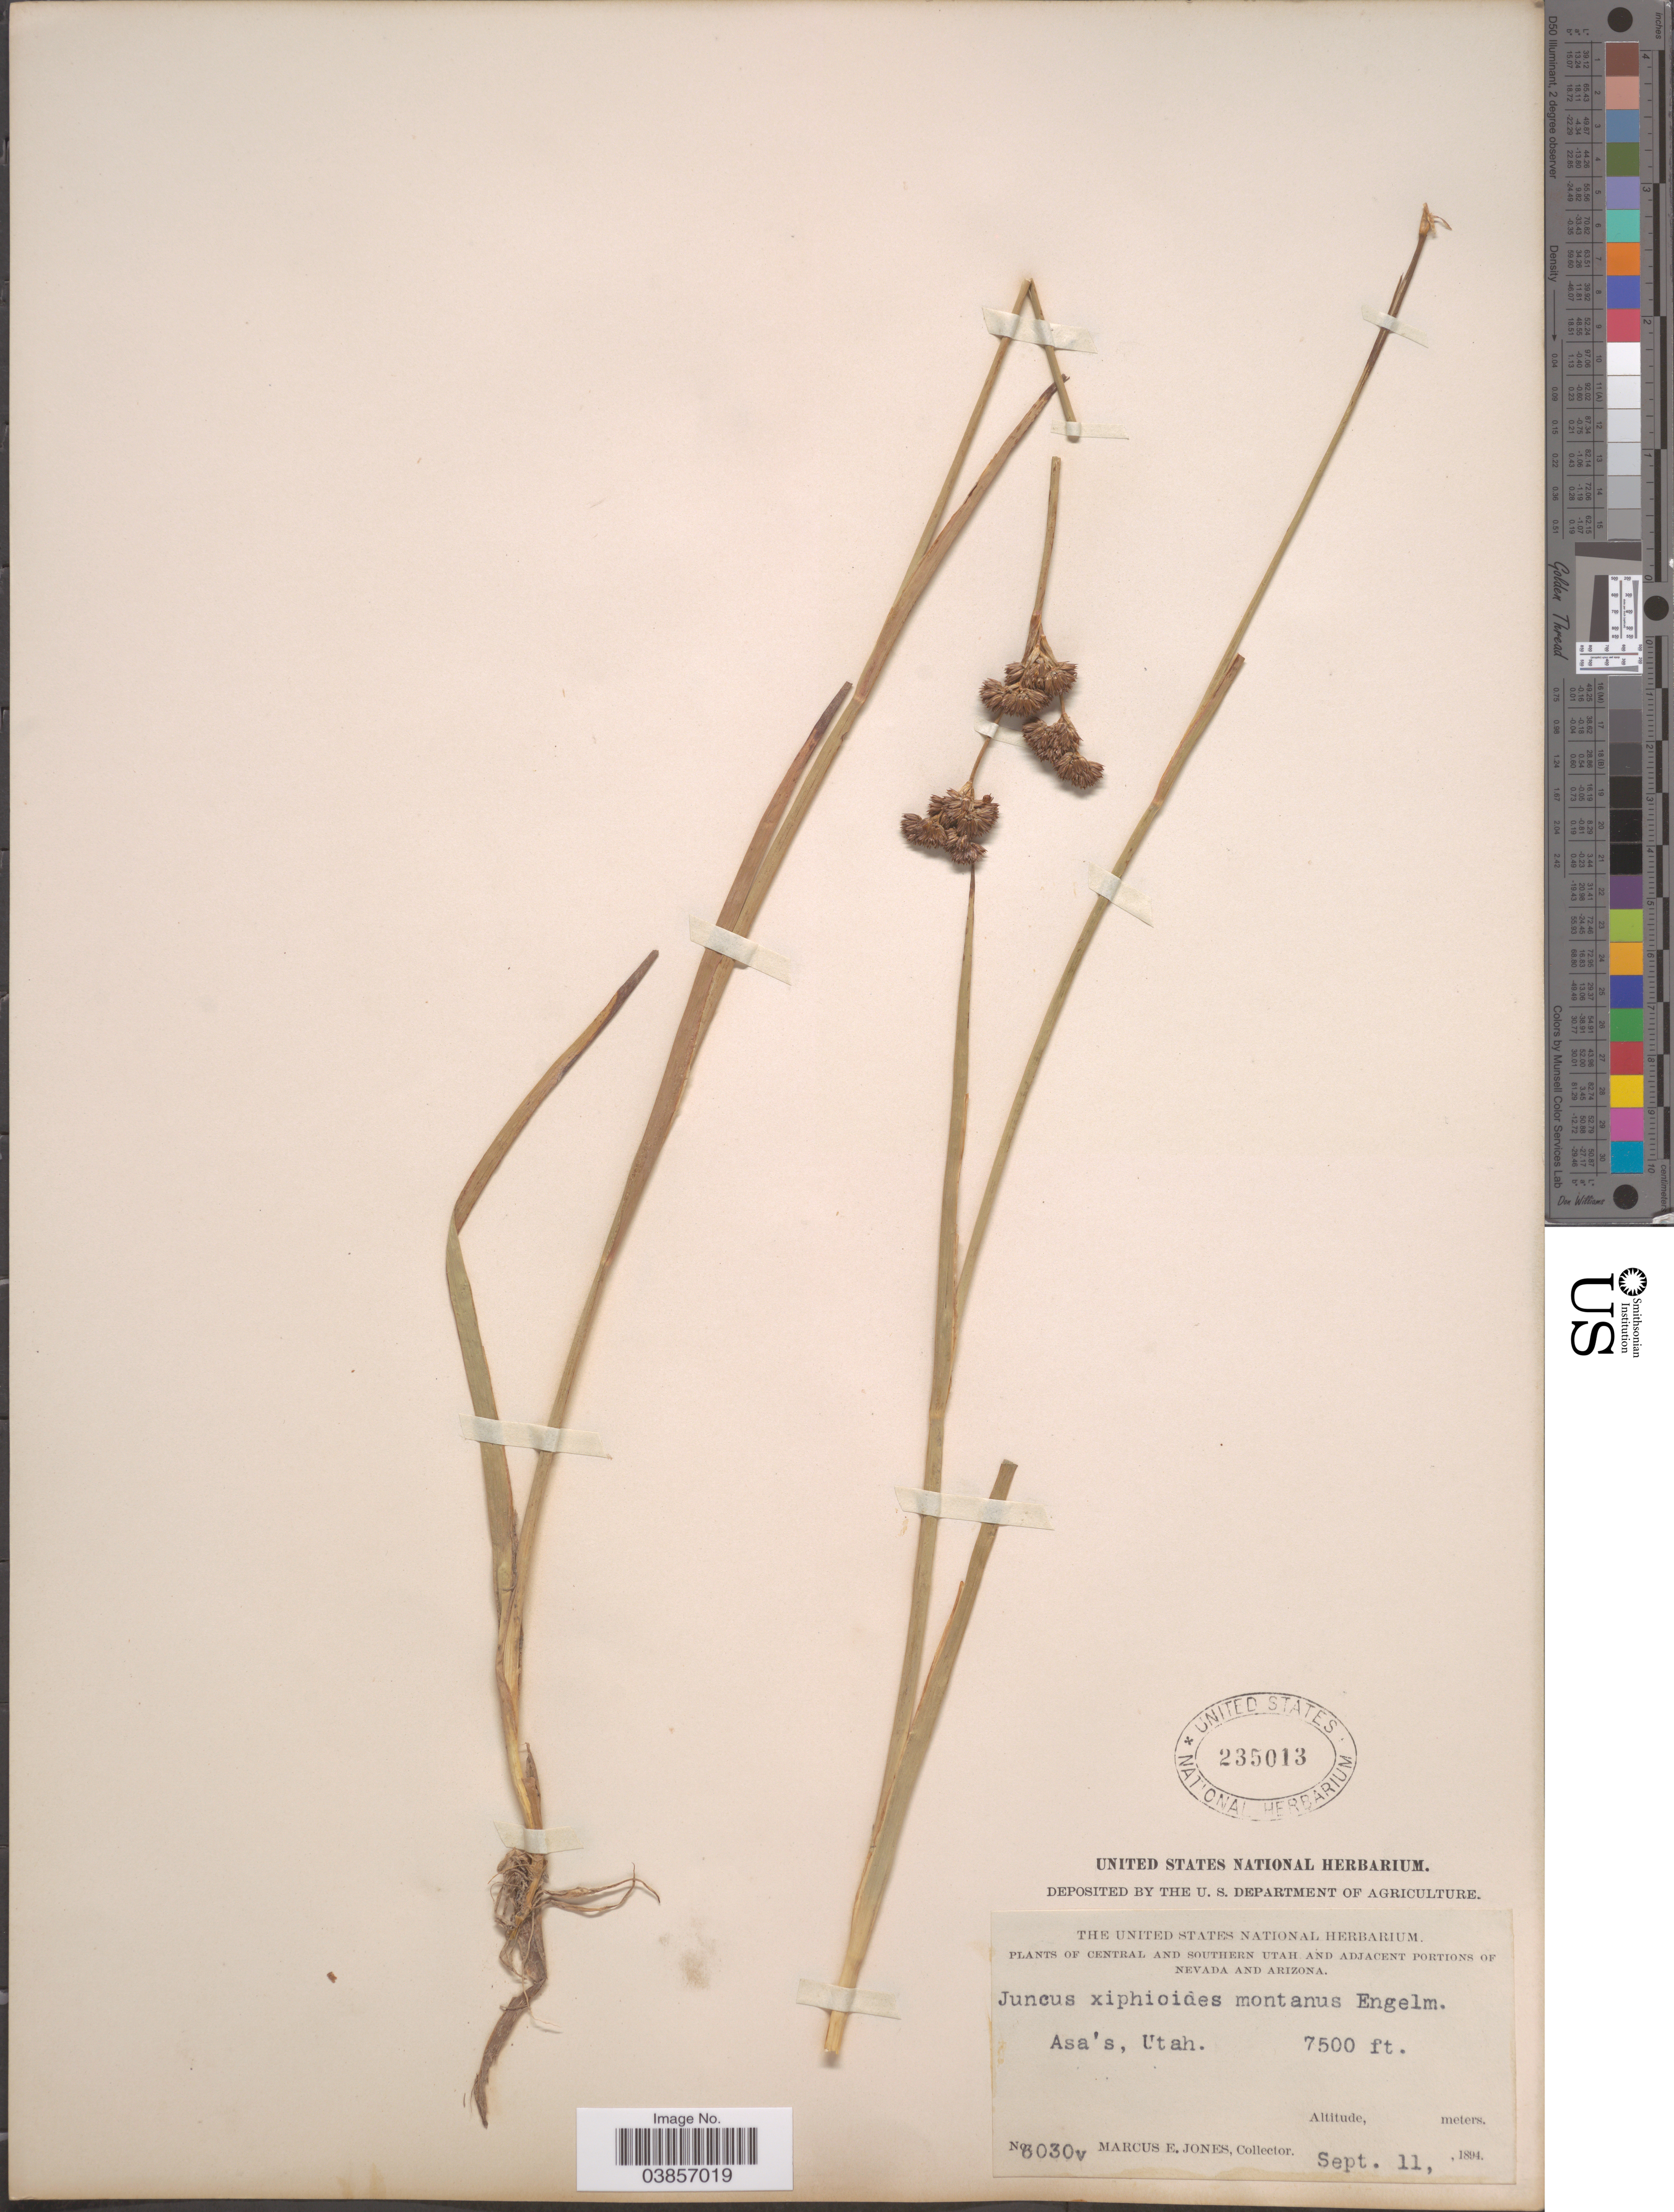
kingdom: Plantae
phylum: Tracheophyta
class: Liliopsida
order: Poales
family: Juncaceae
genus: Juncus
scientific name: Juncus saximontanus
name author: A. Nelson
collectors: M. E. Jones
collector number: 6030v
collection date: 1894-09-11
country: United States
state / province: Utah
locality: Central and Southern Utah. Asa's.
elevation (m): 2286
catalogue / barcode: US 235013